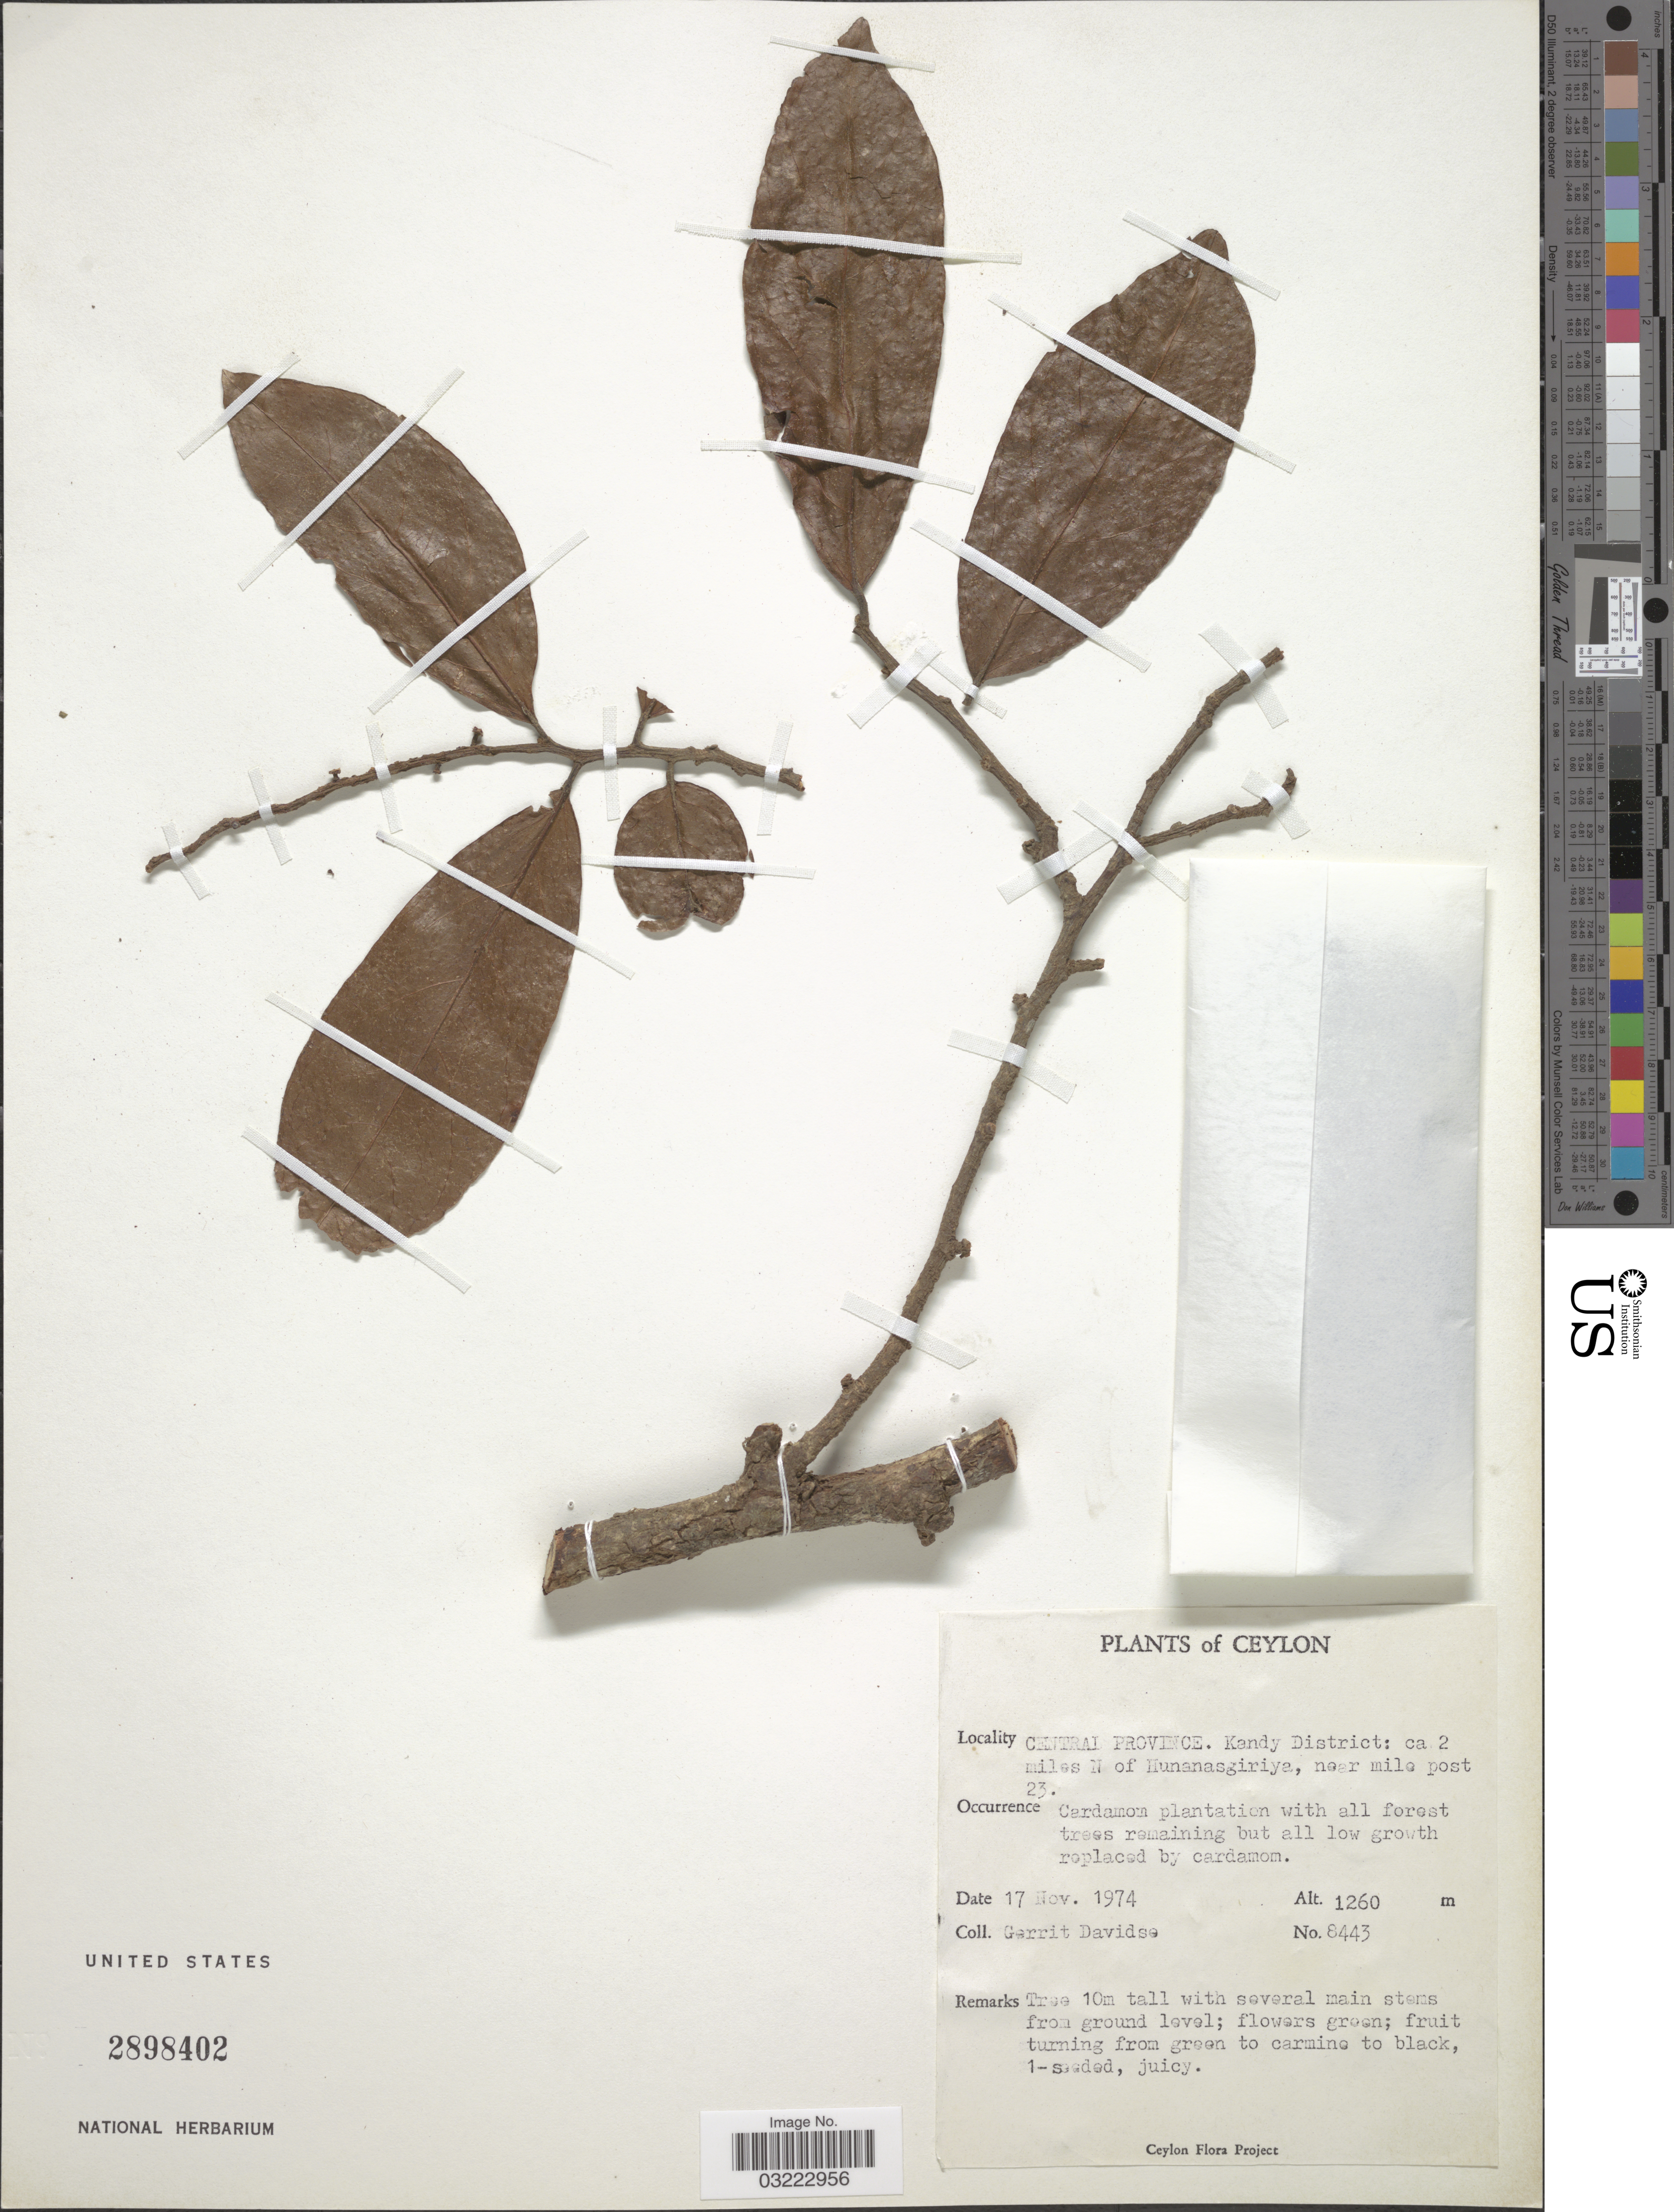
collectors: G. Davidse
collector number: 8443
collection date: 1974-11-17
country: Sri Lanka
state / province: Central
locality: Ceylon. Kandy District: ca. 2 miles N of Hunanasgiriya, near mile post 23.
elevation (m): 1260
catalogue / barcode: US 2898402